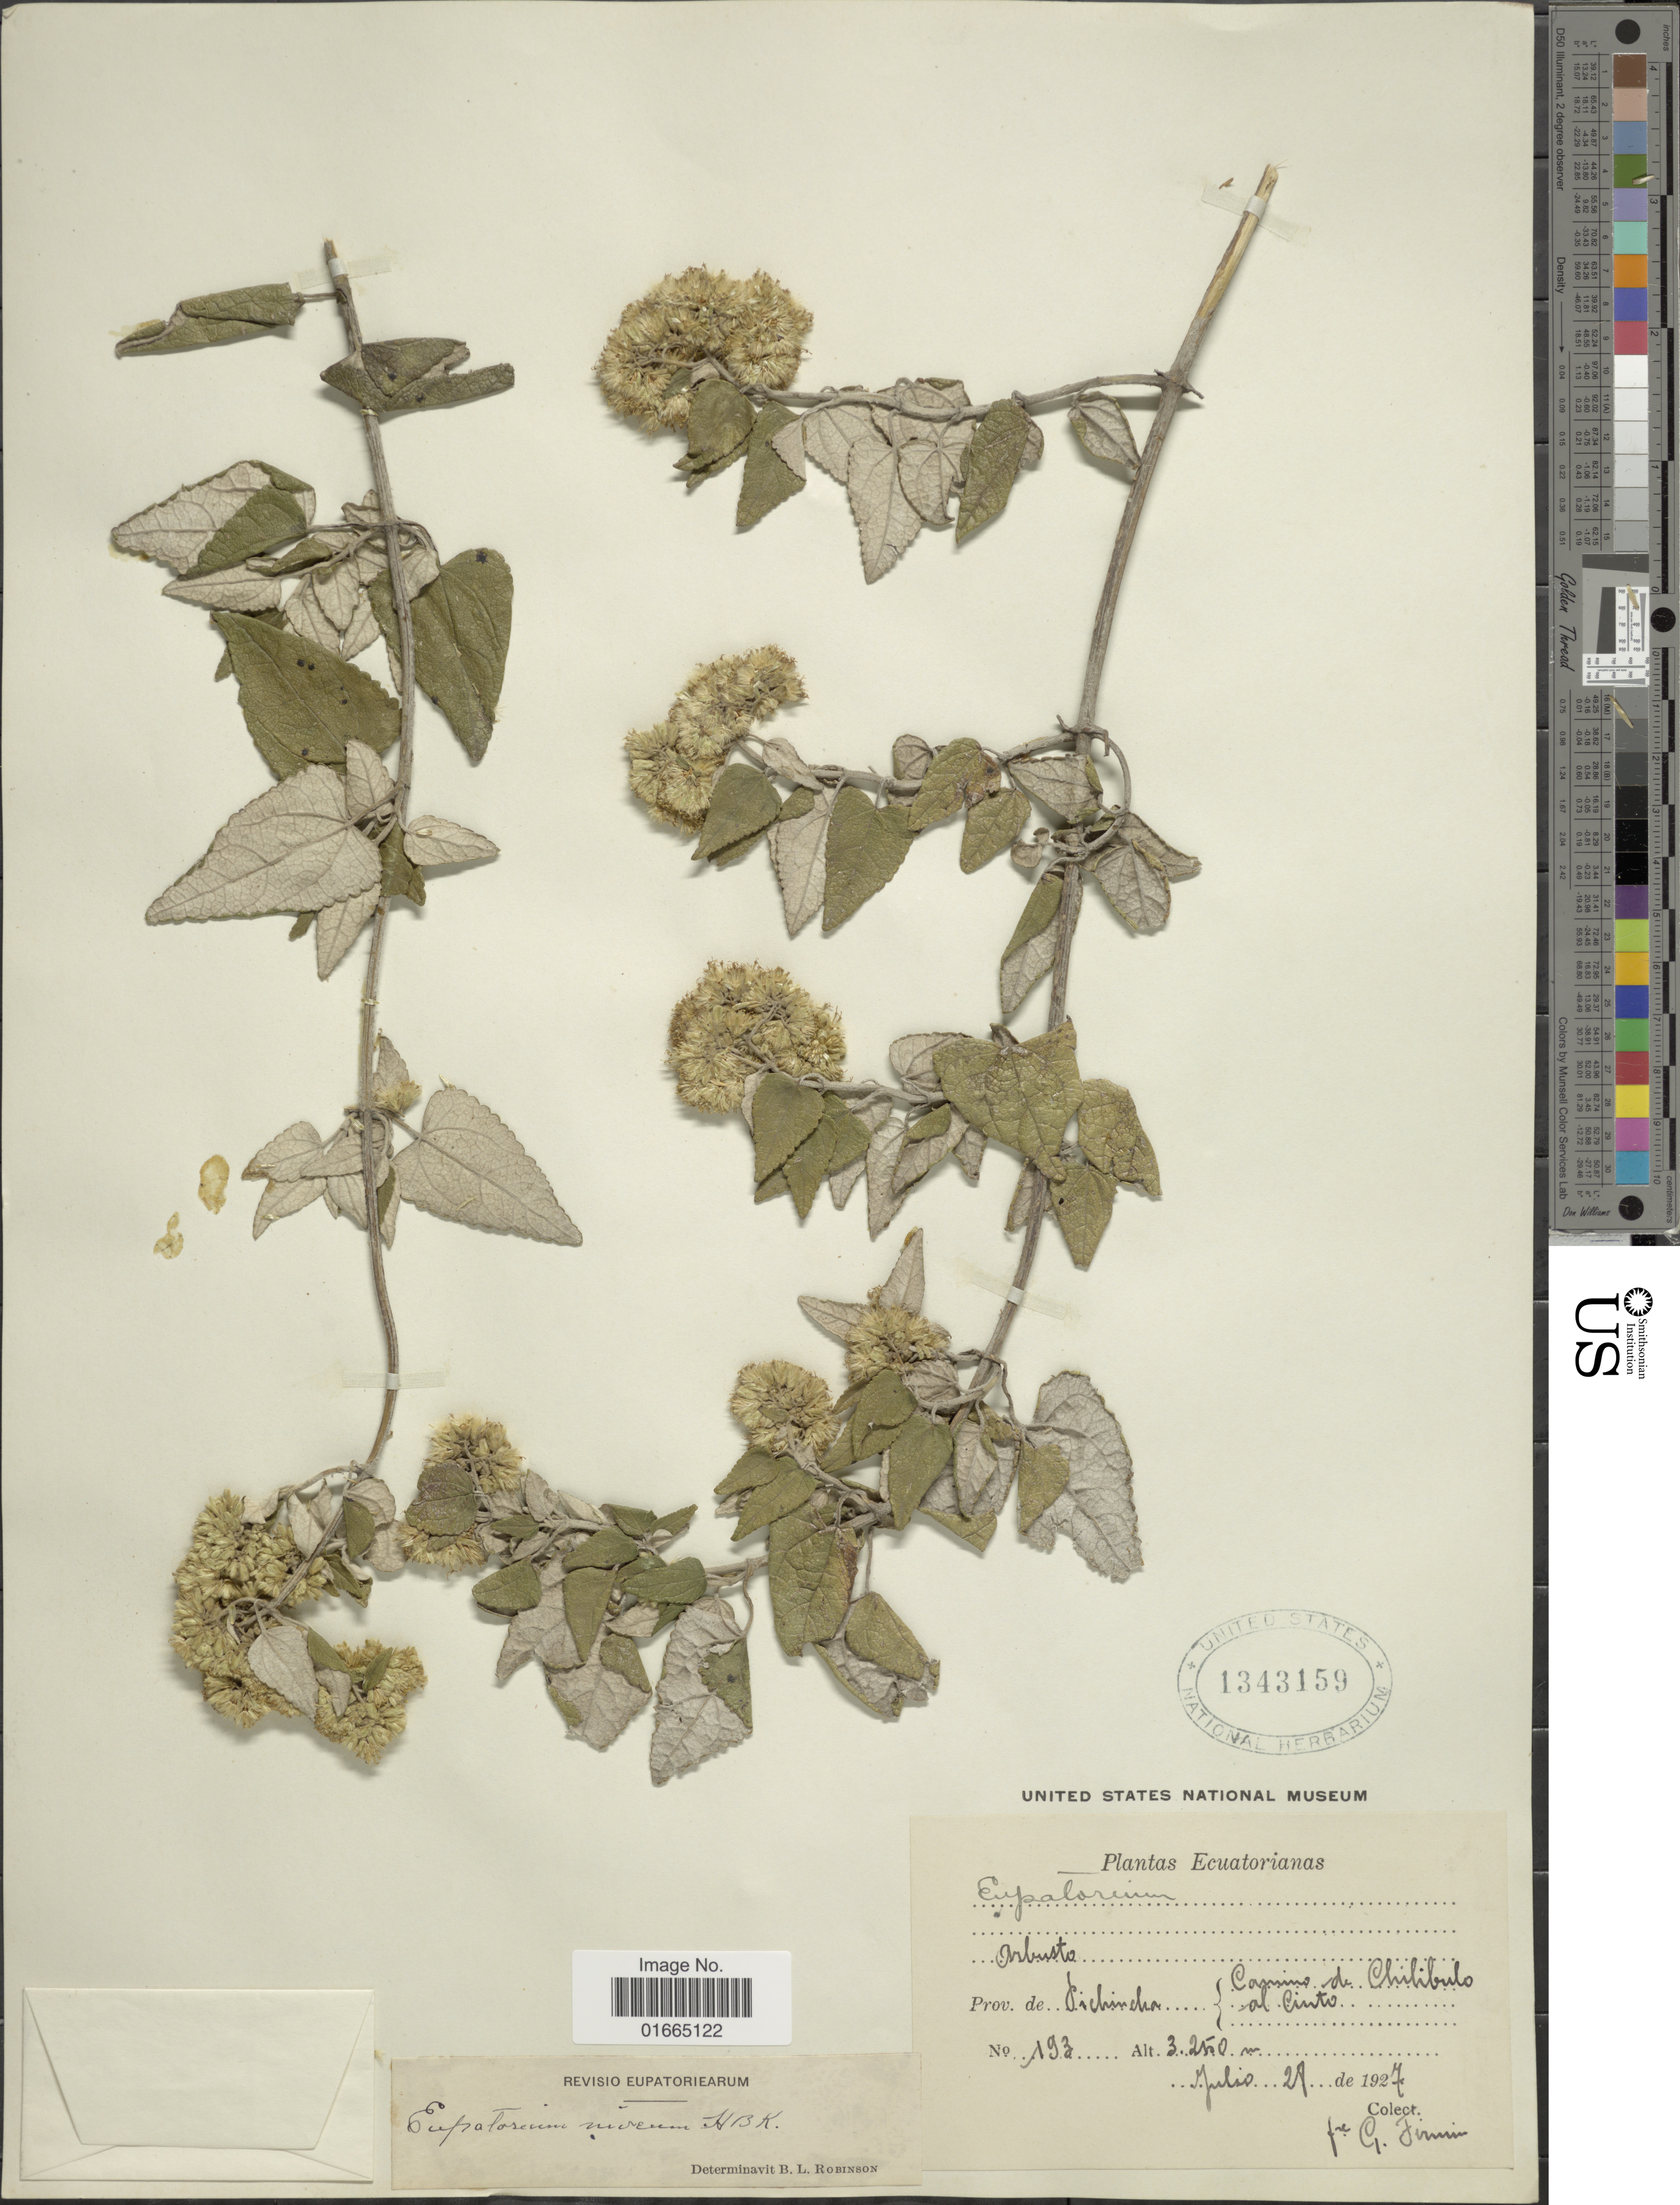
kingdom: Plantae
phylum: Tracheophyta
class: Magnoliopsida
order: Asterales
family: Asteraceae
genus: Cronquistianthus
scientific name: Cronquistianthus niveus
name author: (Kunth) R.M. King & H. Rob.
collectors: G. Firmin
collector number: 193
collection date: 1927-07-28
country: Ecuador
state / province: Pichincha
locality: Prov. de Pichincha. Camino de Chilibulo al Cinto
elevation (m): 3250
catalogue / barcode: US 1343159